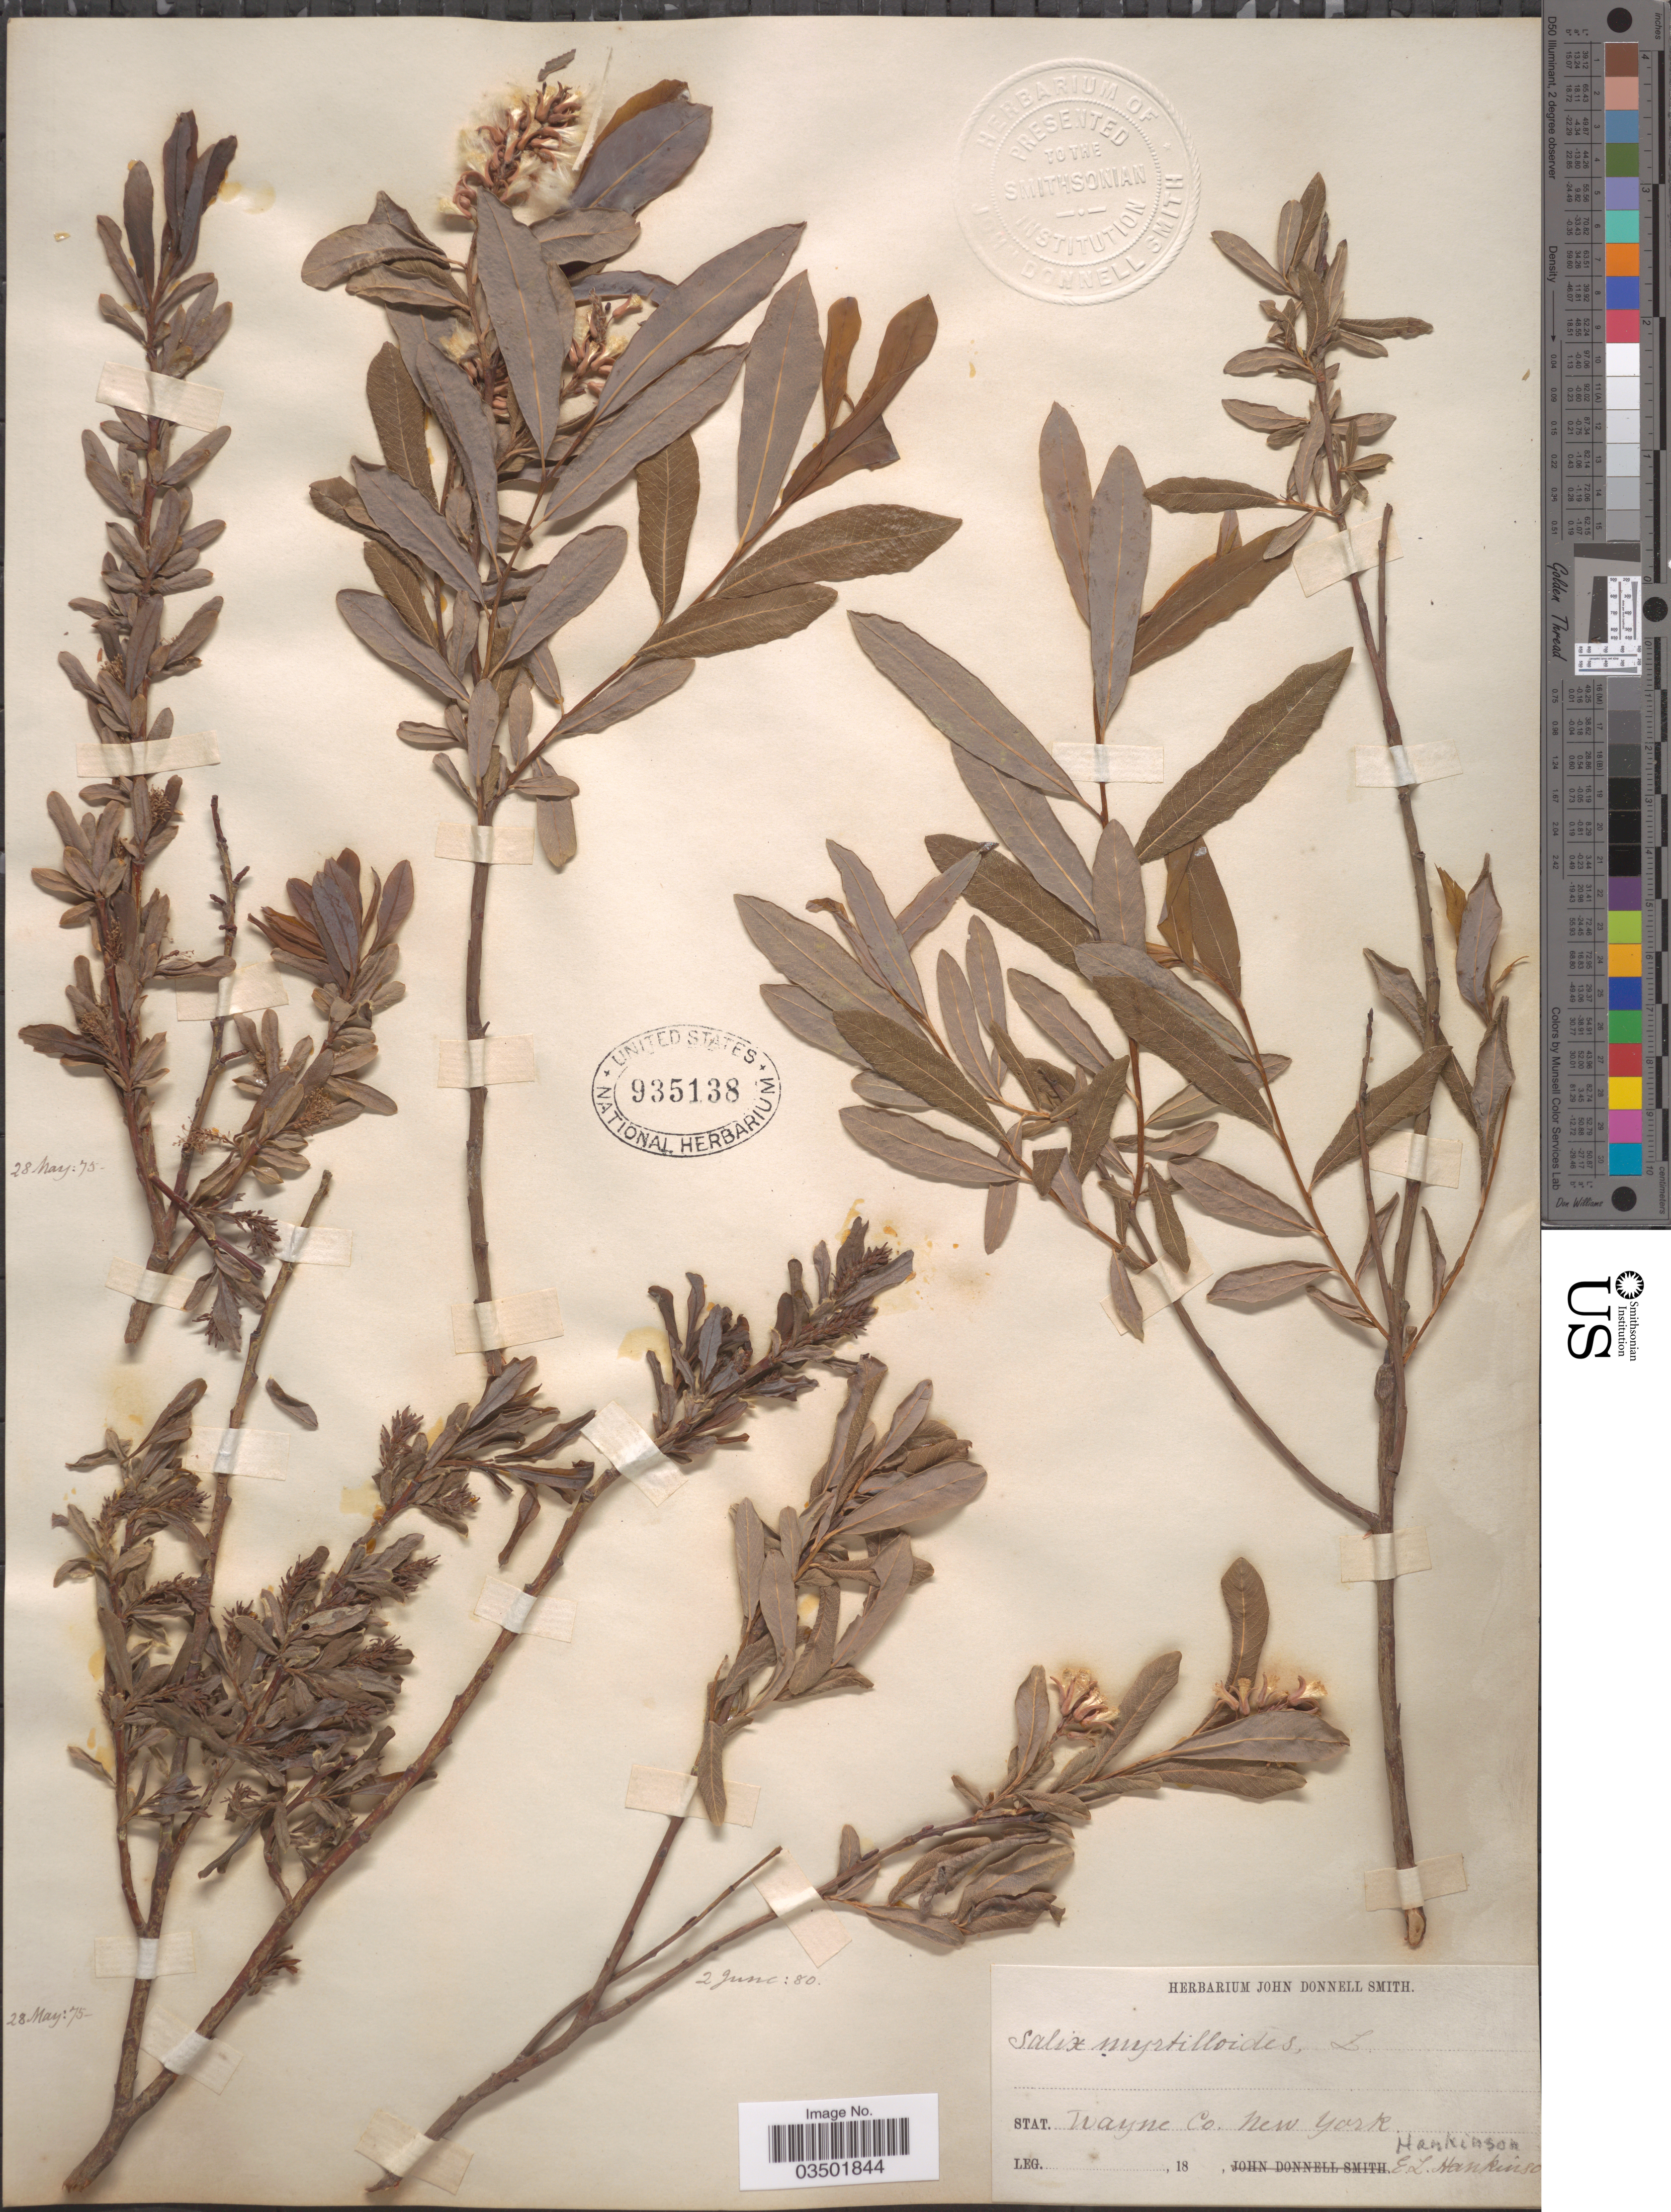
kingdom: Plantae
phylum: Tracheophyta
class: Magnoliopsida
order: Malpighiales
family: Salicaceae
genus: Salix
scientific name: Salix pedicellaris var. hypoglauca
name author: Fernald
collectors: E. Hankenson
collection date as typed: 18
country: United States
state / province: New York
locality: Stat. Wayne Co.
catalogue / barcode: US 935138